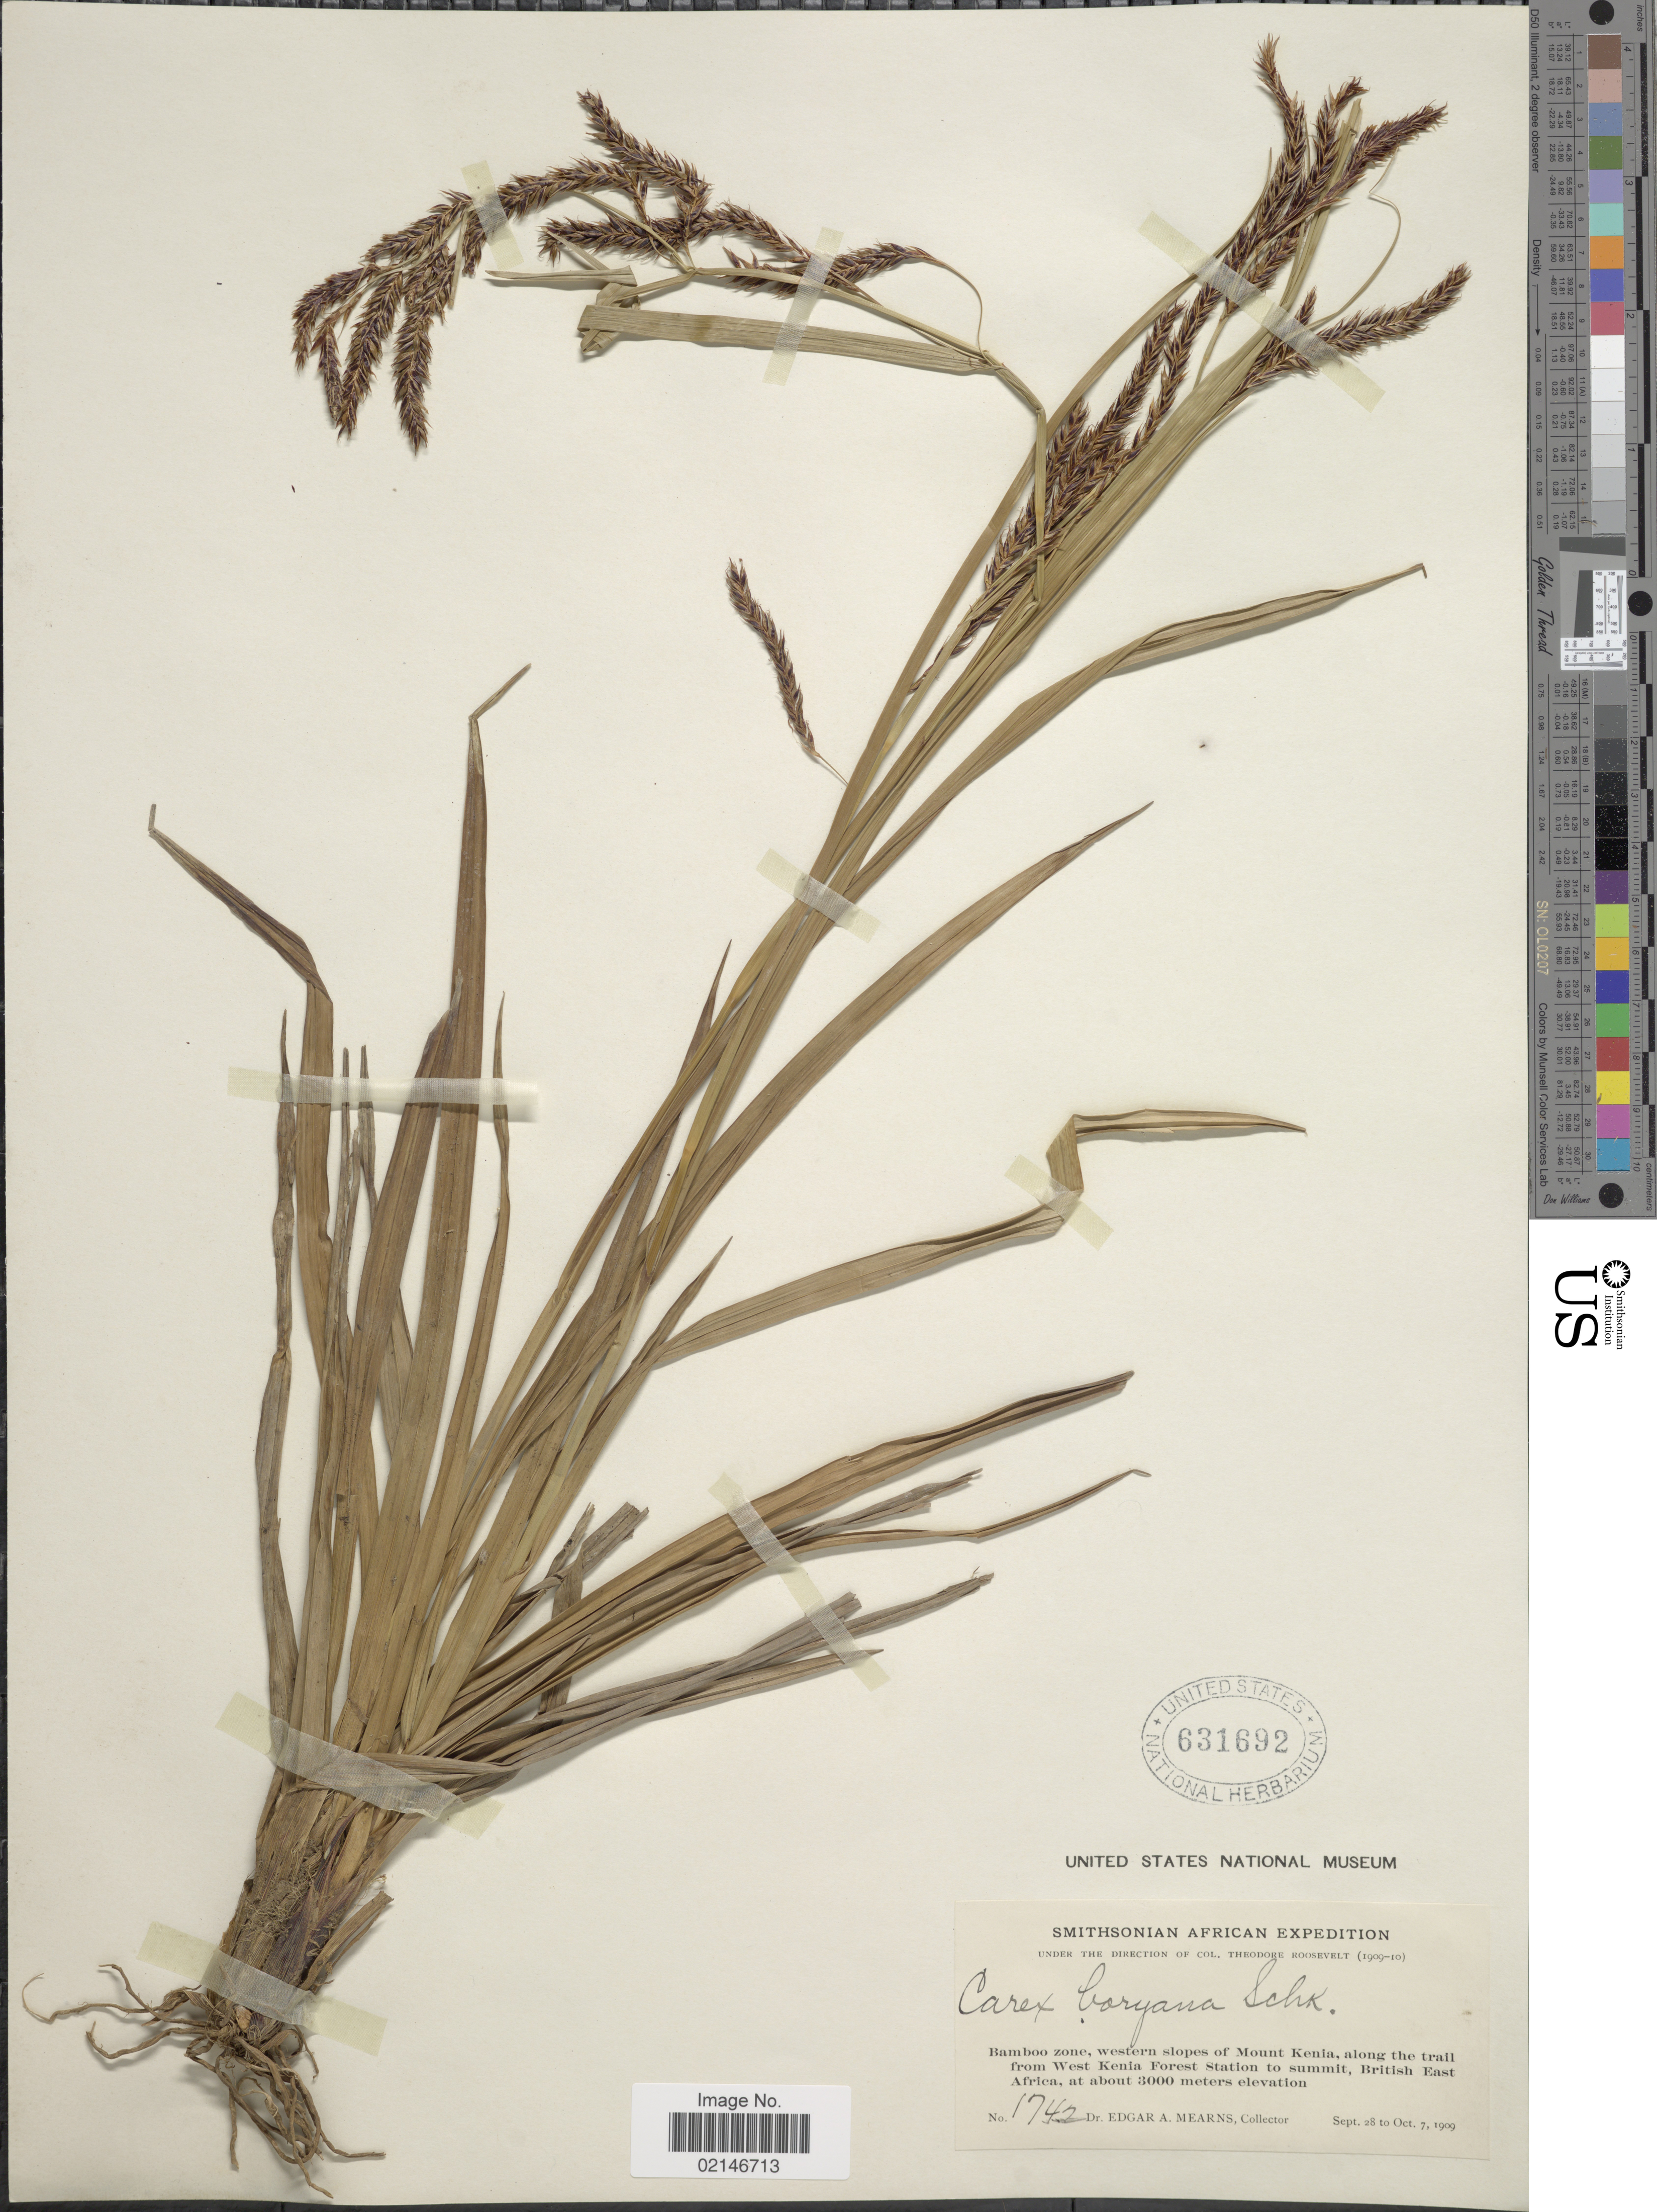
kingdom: Plantae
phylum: Tracheophyta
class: Liliopsida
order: Poales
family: Cyperaceae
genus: Carex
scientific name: Carex boryana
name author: Schkuhr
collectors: E. A. Mearns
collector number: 1742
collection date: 1909-09-28/1909-10-07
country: Kenya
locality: Bamboo zone, western slopes of Mount Kenia, along the trail from West Kenia Forest Station to summit, British East Africa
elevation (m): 3000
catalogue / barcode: US 631692